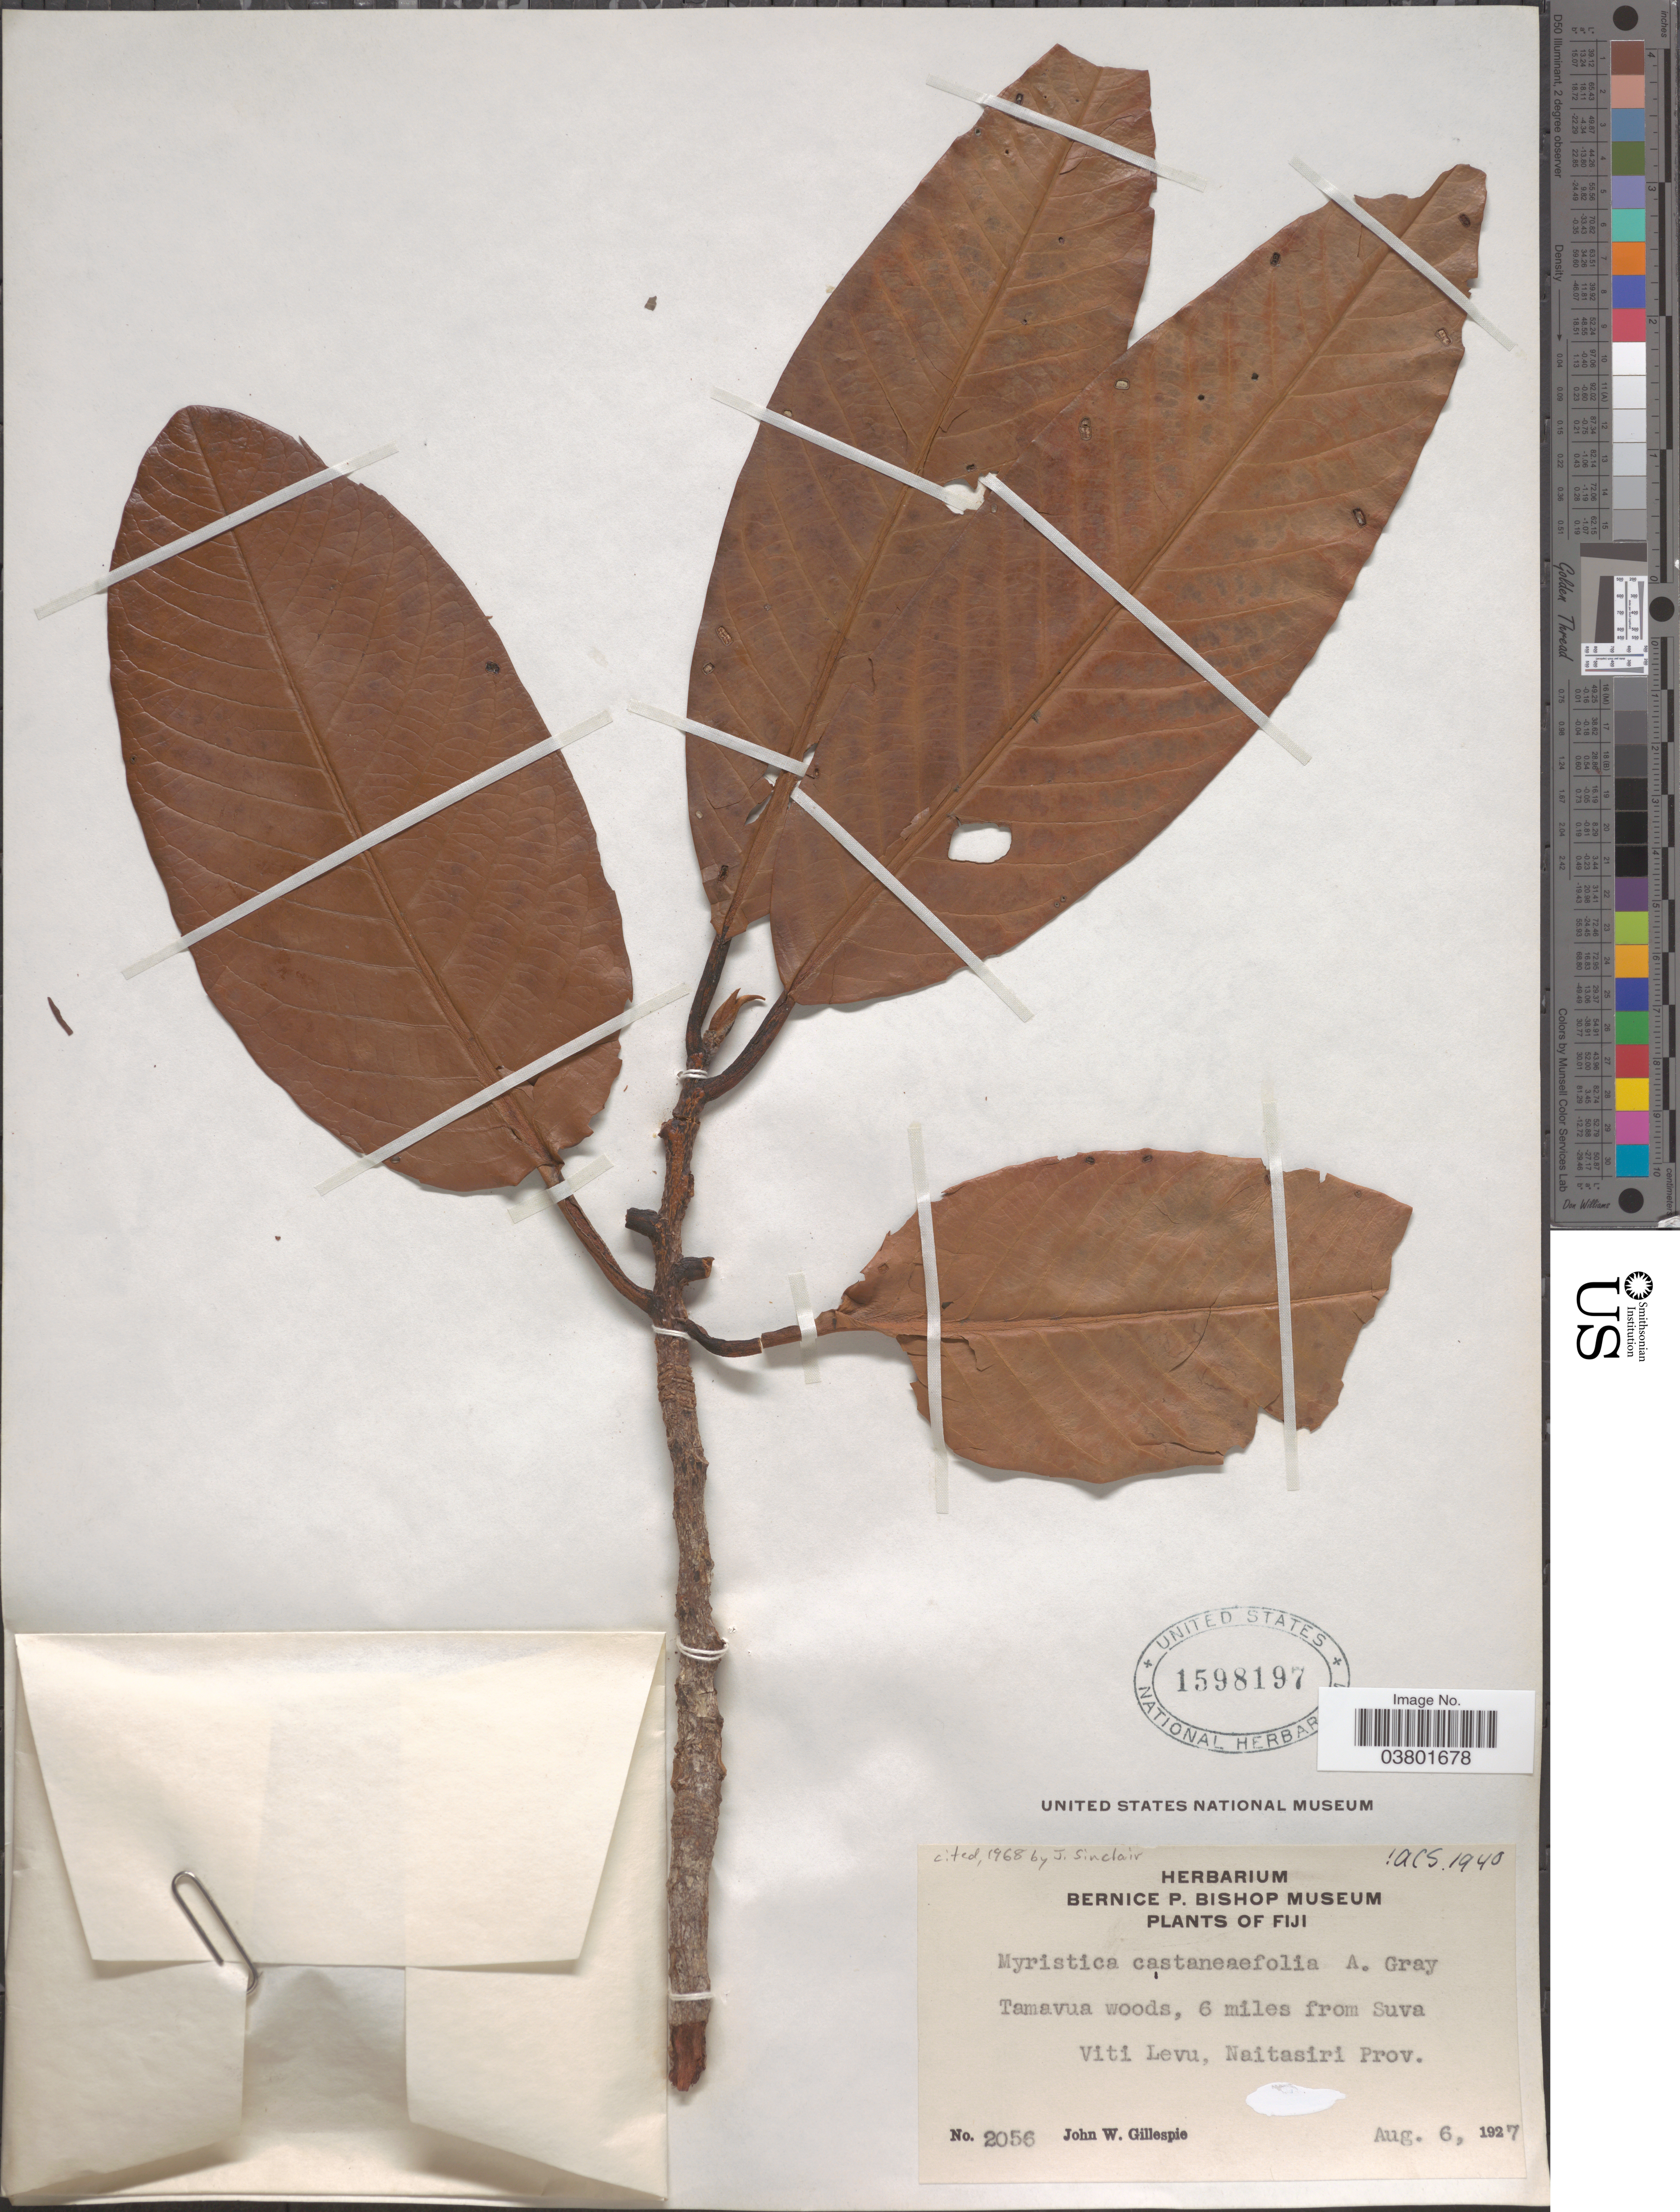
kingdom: Plantae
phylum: Tracheophyta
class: Magnoliopsida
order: Magnoliales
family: Myristicaceae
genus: Myristica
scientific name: Myristica castaneifolia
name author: A. Gray in Wilkes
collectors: J. W. Gillespie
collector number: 2056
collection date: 1927-08-06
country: Fiji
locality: Tamavua woods, 6 miles from Suva Viti Levu, Naitasiri Prov.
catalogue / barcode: US 1598197